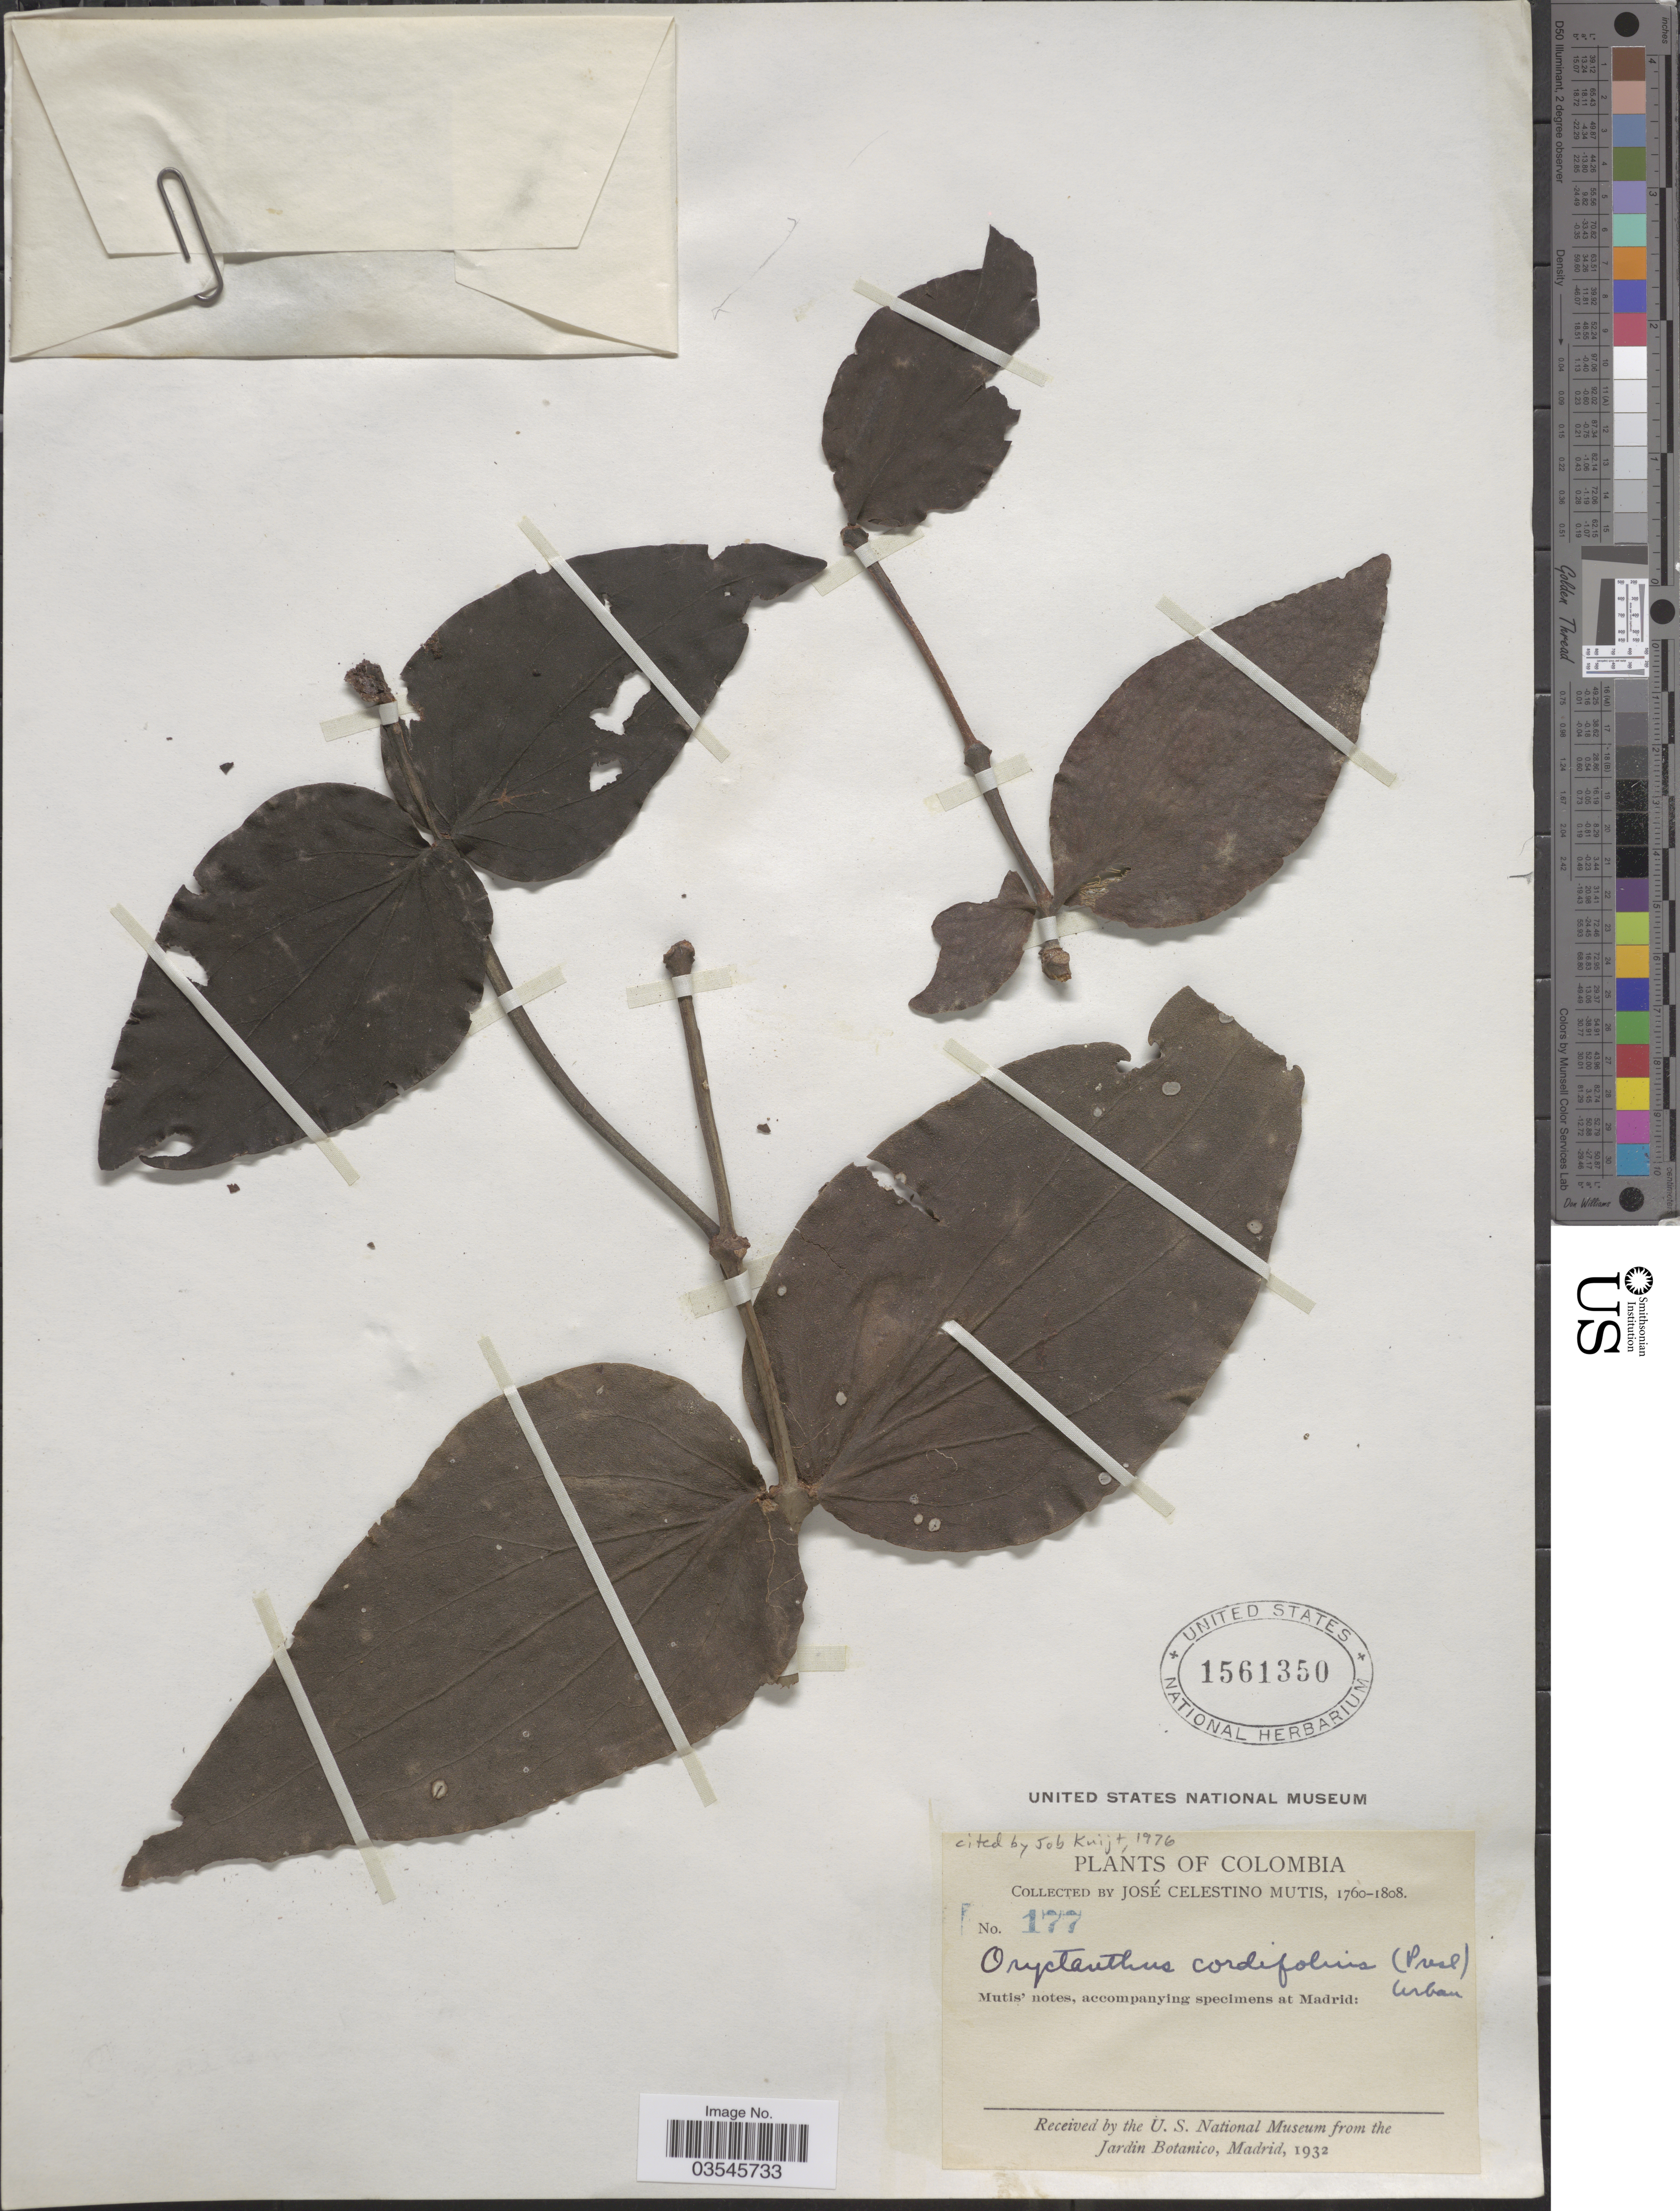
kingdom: Plantae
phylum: Tracheophyta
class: Magnoliopsida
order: Santalales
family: Loranthaceae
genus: Oryctanthus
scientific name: Oryctanthus cordifolius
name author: (C. Presl) Urb.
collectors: J. C. B. Mutis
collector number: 177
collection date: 1760/1808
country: Colombia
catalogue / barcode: US 1561350